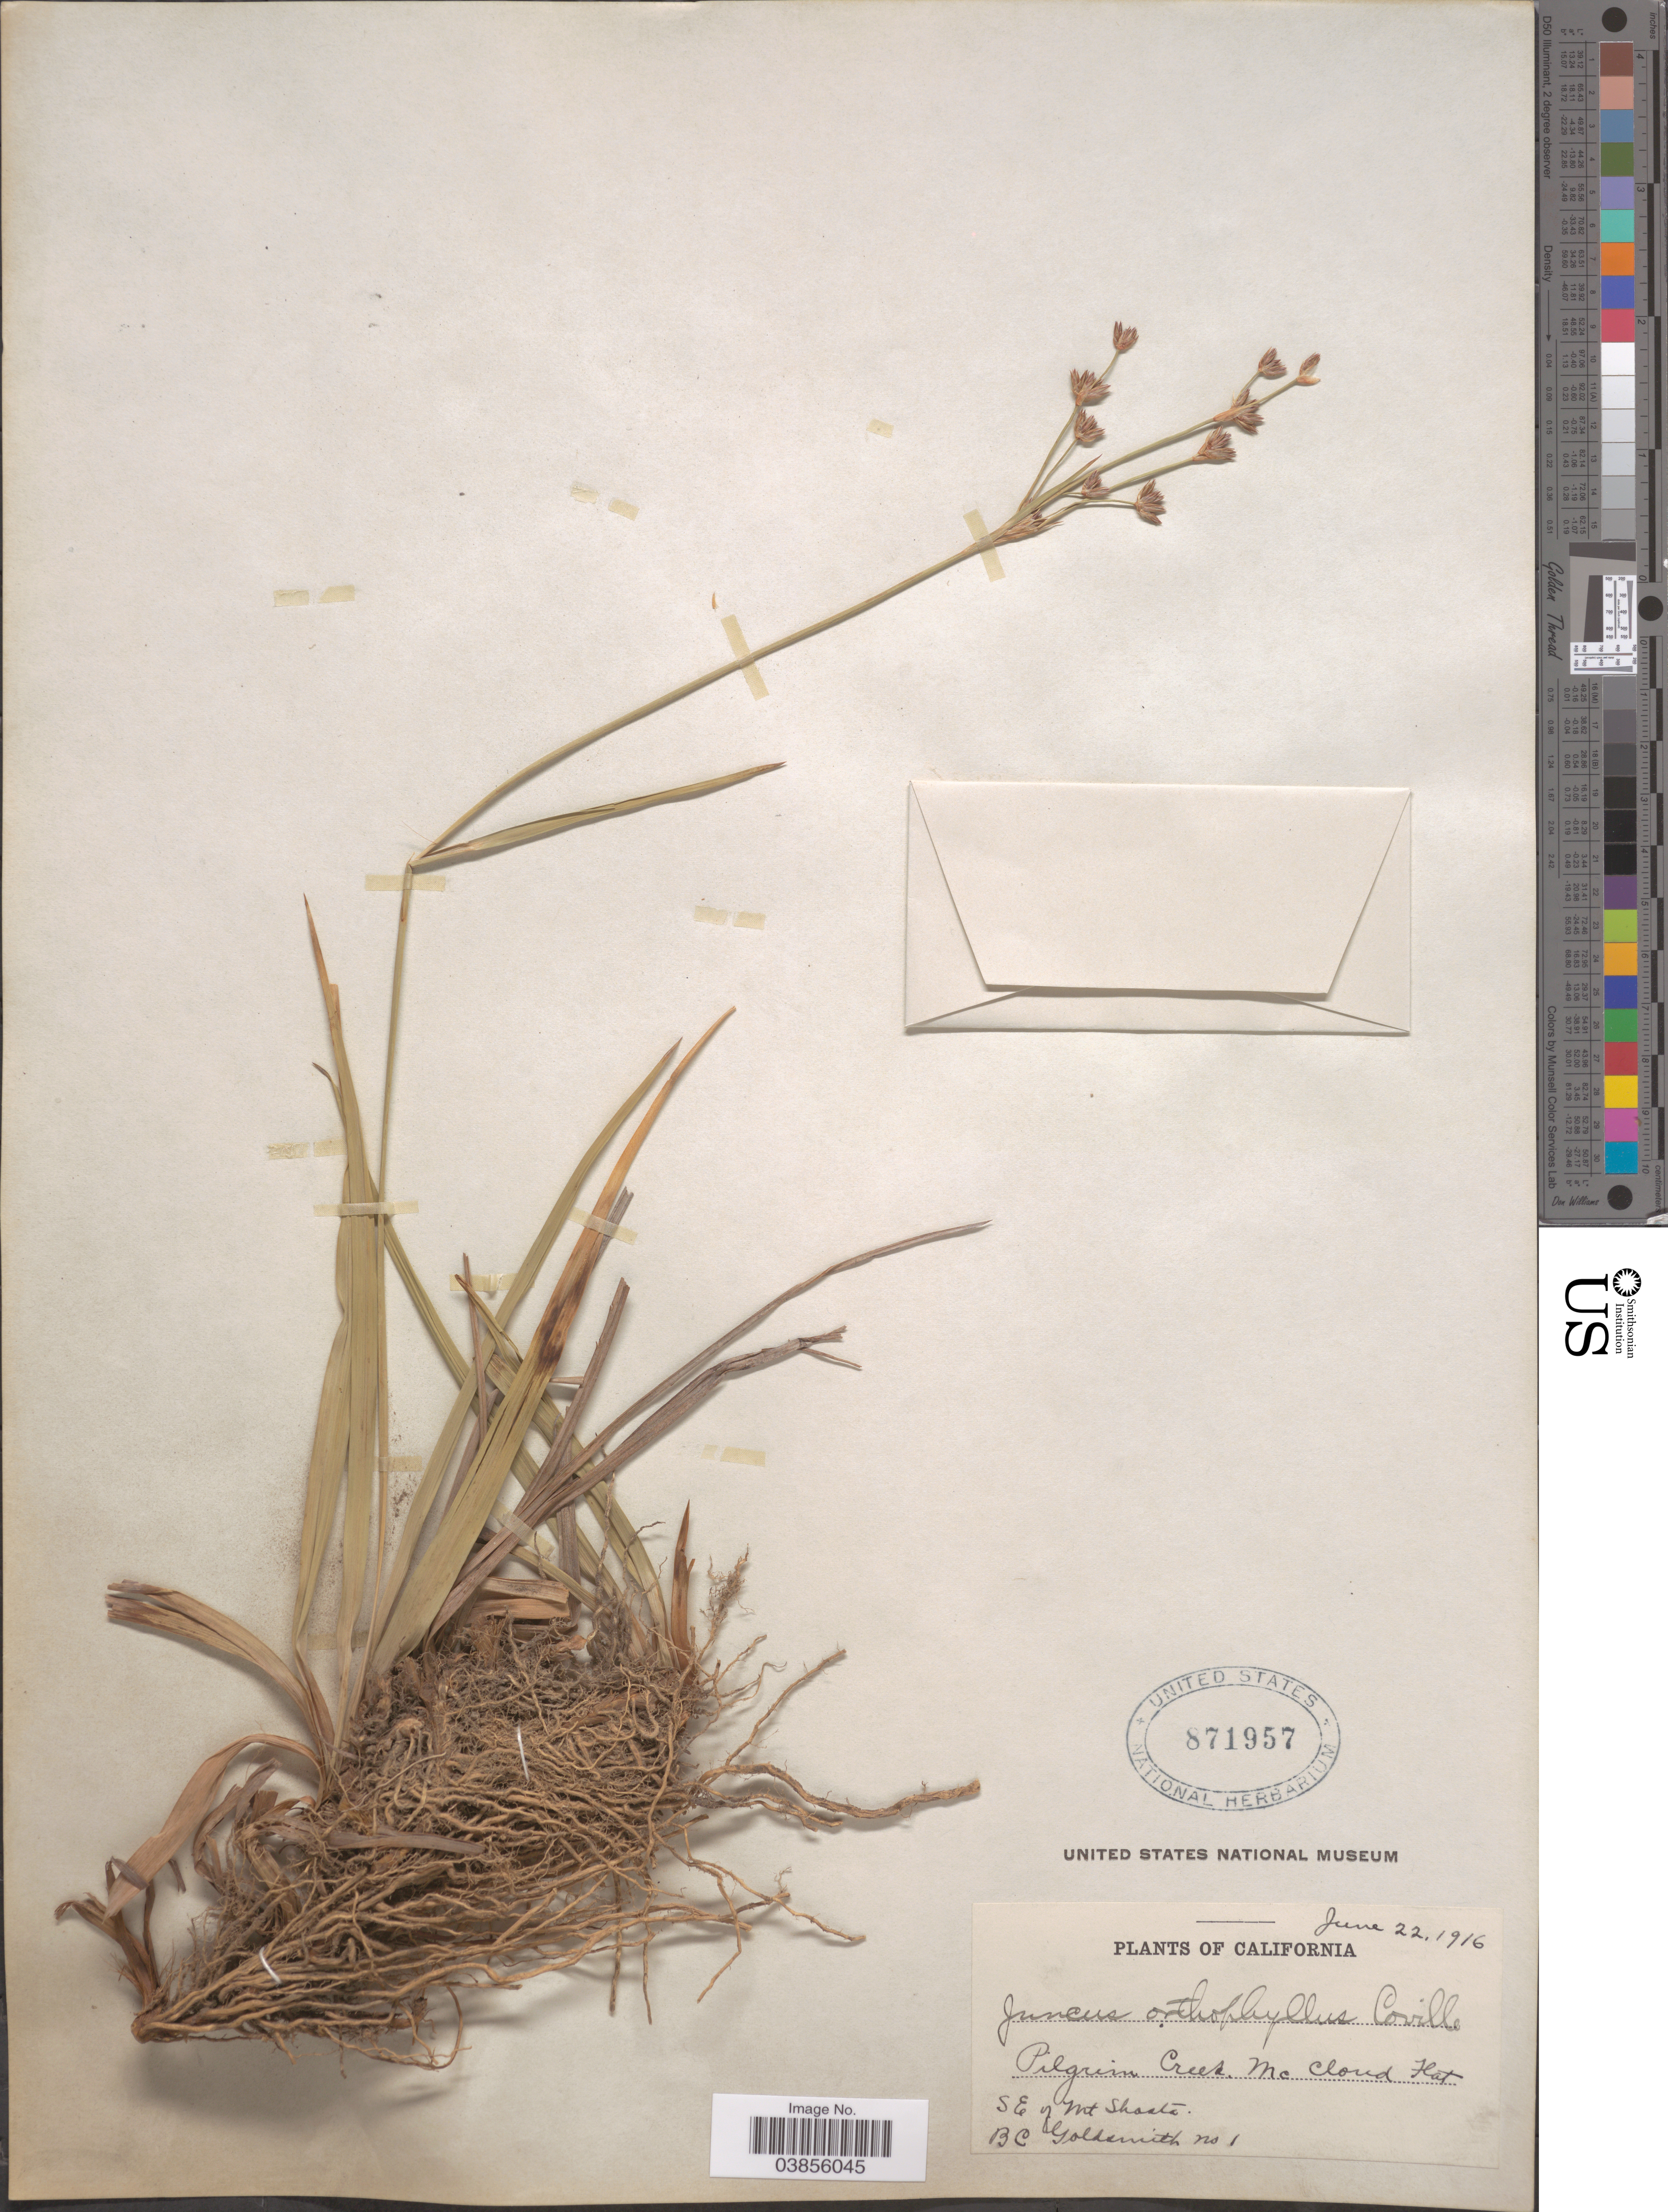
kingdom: Plantae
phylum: Tracheophyta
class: Liliopsida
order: Poales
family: Juncaceae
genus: Juncus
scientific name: Juncus orthophyllus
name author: Coville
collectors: B. Goldsmith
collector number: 1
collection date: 1916-06-22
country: United States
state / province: California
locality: Pilgrim Creek. Mc Cloud Flat. SE of Mt Shasta.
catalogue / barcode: US 871957